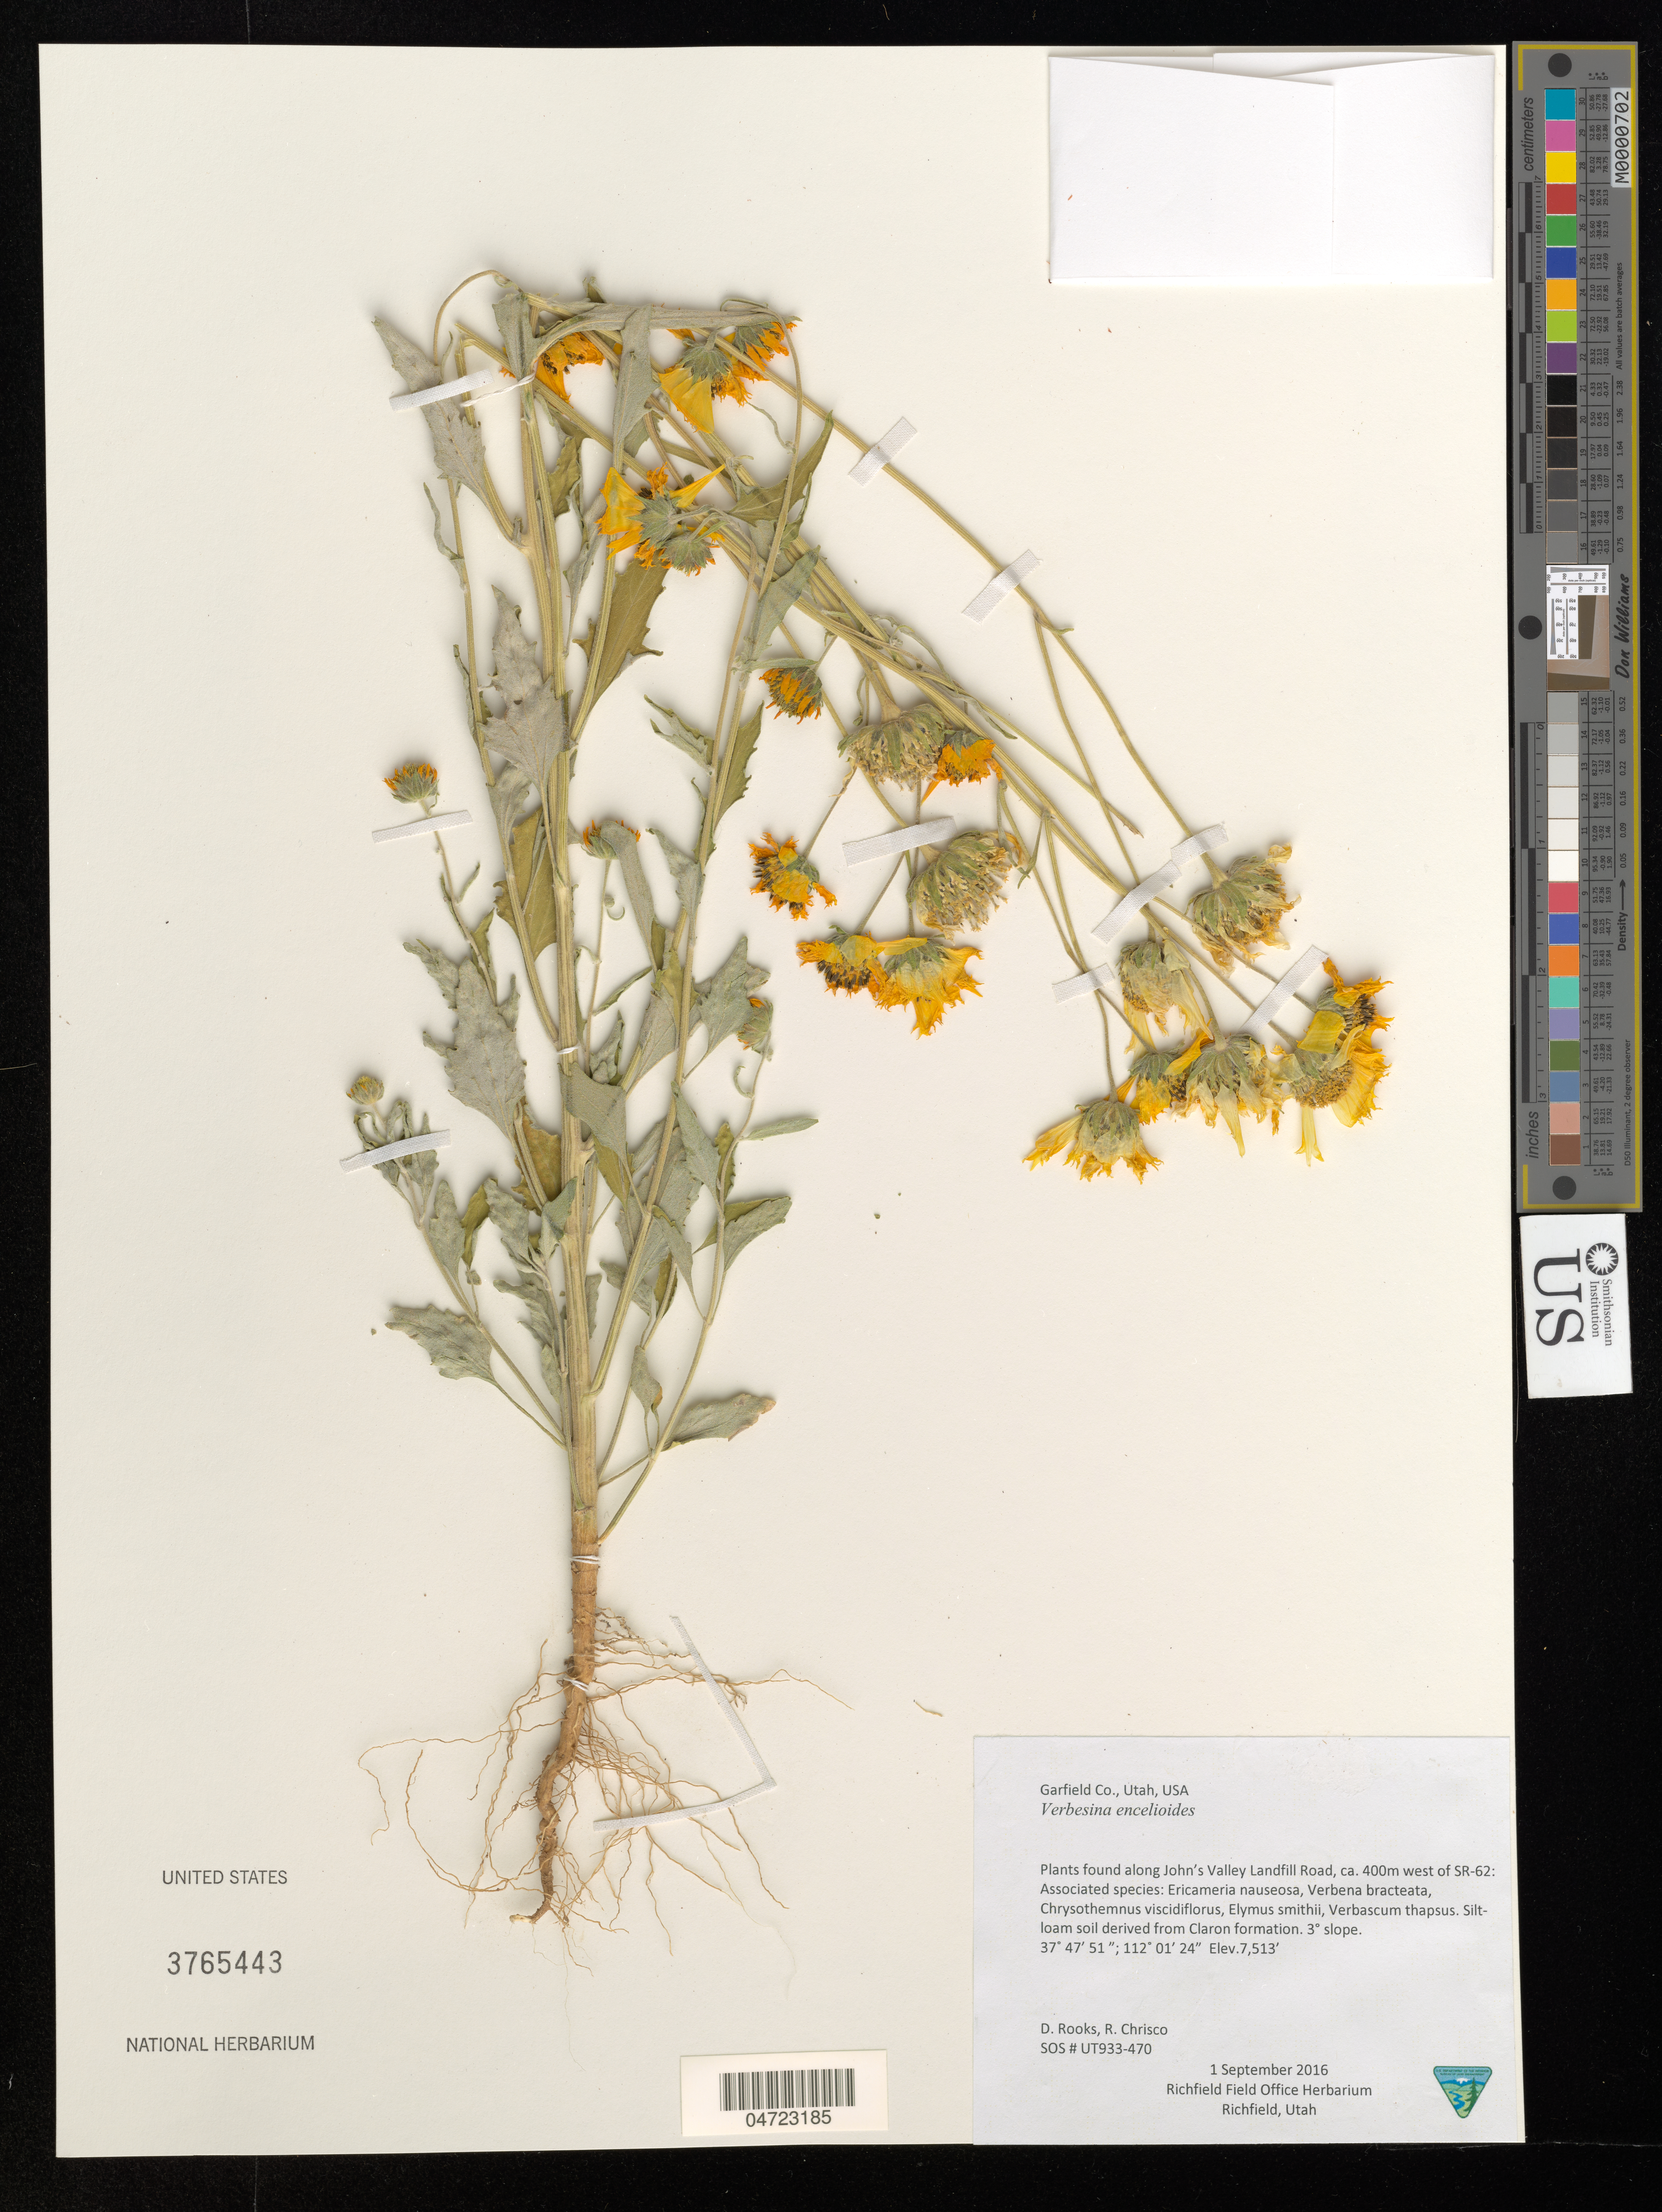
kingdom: Plantae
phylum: Tracheophyta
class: Magnoliopsida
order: Asterales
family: Asteraceae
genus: Verbesina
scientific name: Verbesina encelioides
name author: (Cav.) Benth. & Hook. ex A. Gray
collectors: D. Rooks & R. Chrisco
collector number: UT933-470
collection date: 2016-09-01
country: United States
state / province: Utah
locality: Garfield Co. Plants found along John's Valley Landfill Road, ca. 400m west of SR-62.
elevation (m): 2290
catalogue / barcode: US 3765443